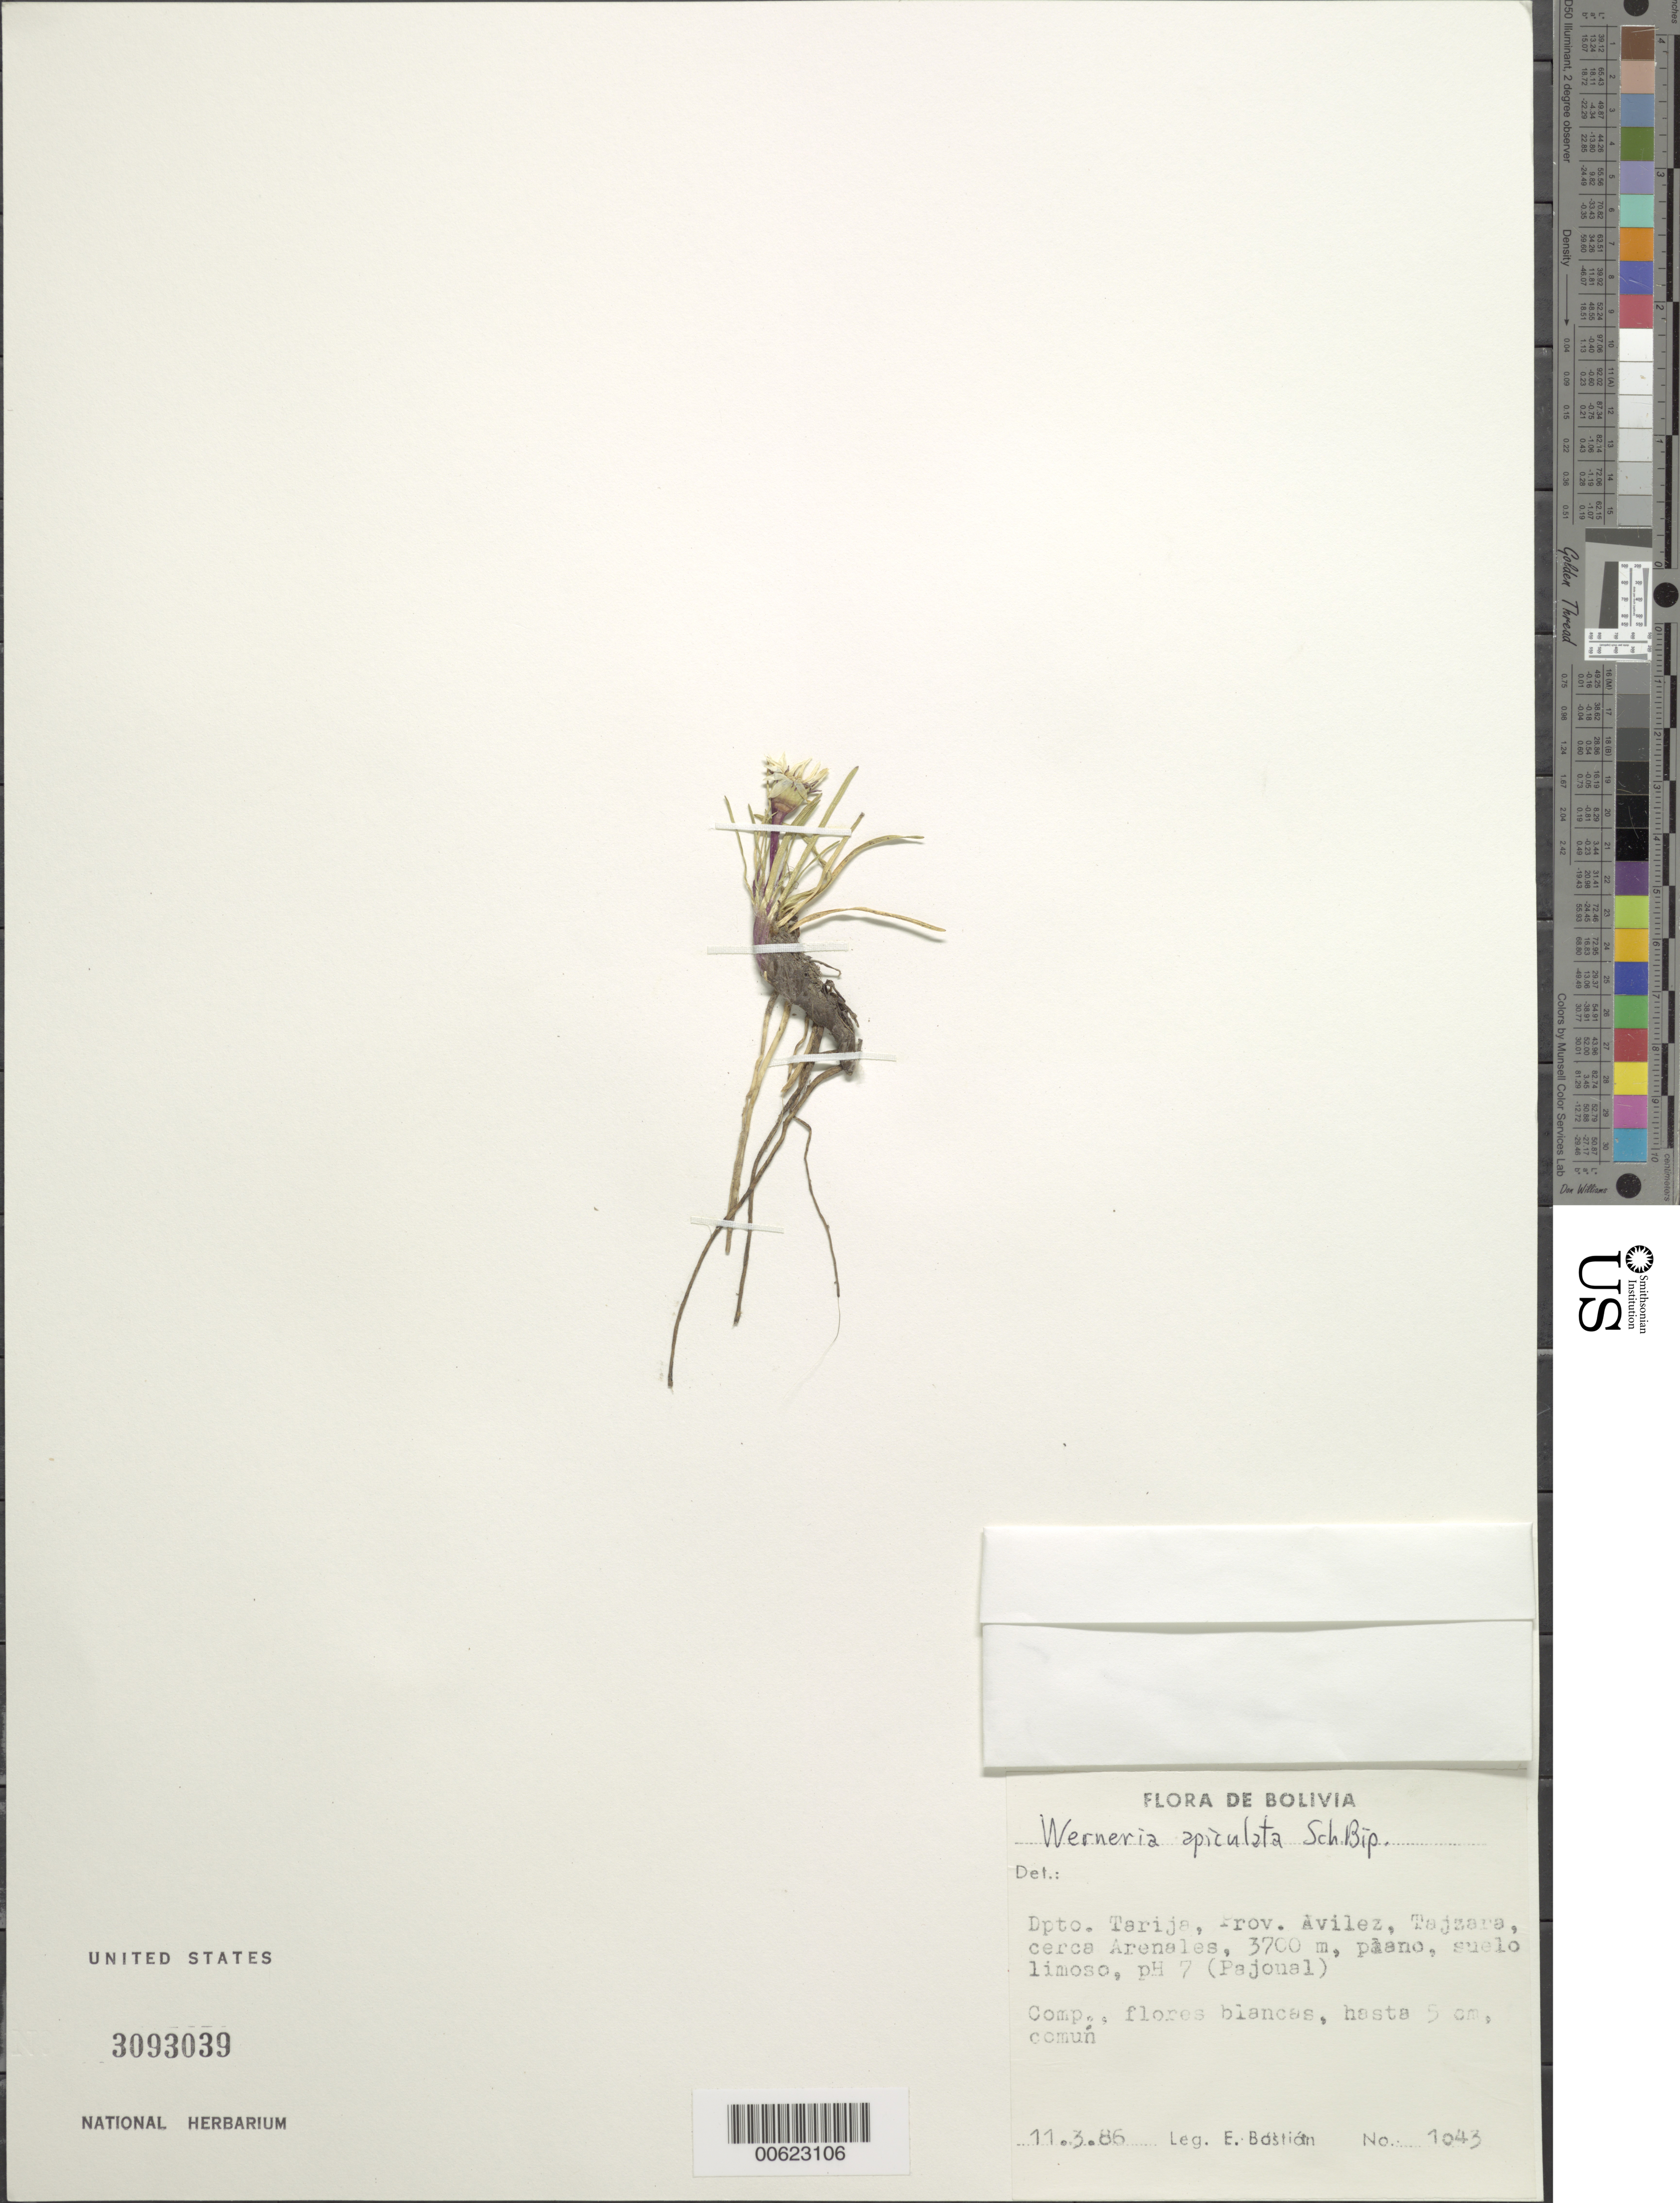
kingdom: Plantae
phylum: Tracheophyta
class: Magnoliopsida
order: Asterales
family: Asteraceae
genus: Werneria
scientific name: Werneria apiculata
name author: Sch. Bip.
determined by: Calvo, Joel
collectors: E. Bastian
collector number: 1043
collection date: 1986-03-11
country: Bolivia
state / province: Tarija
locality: Prov. Avilez, Tajzara cerca Arenales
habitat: Plano, suelo limoso, pH7 (Pajonal)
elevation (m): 3700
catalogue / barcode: US 3093039